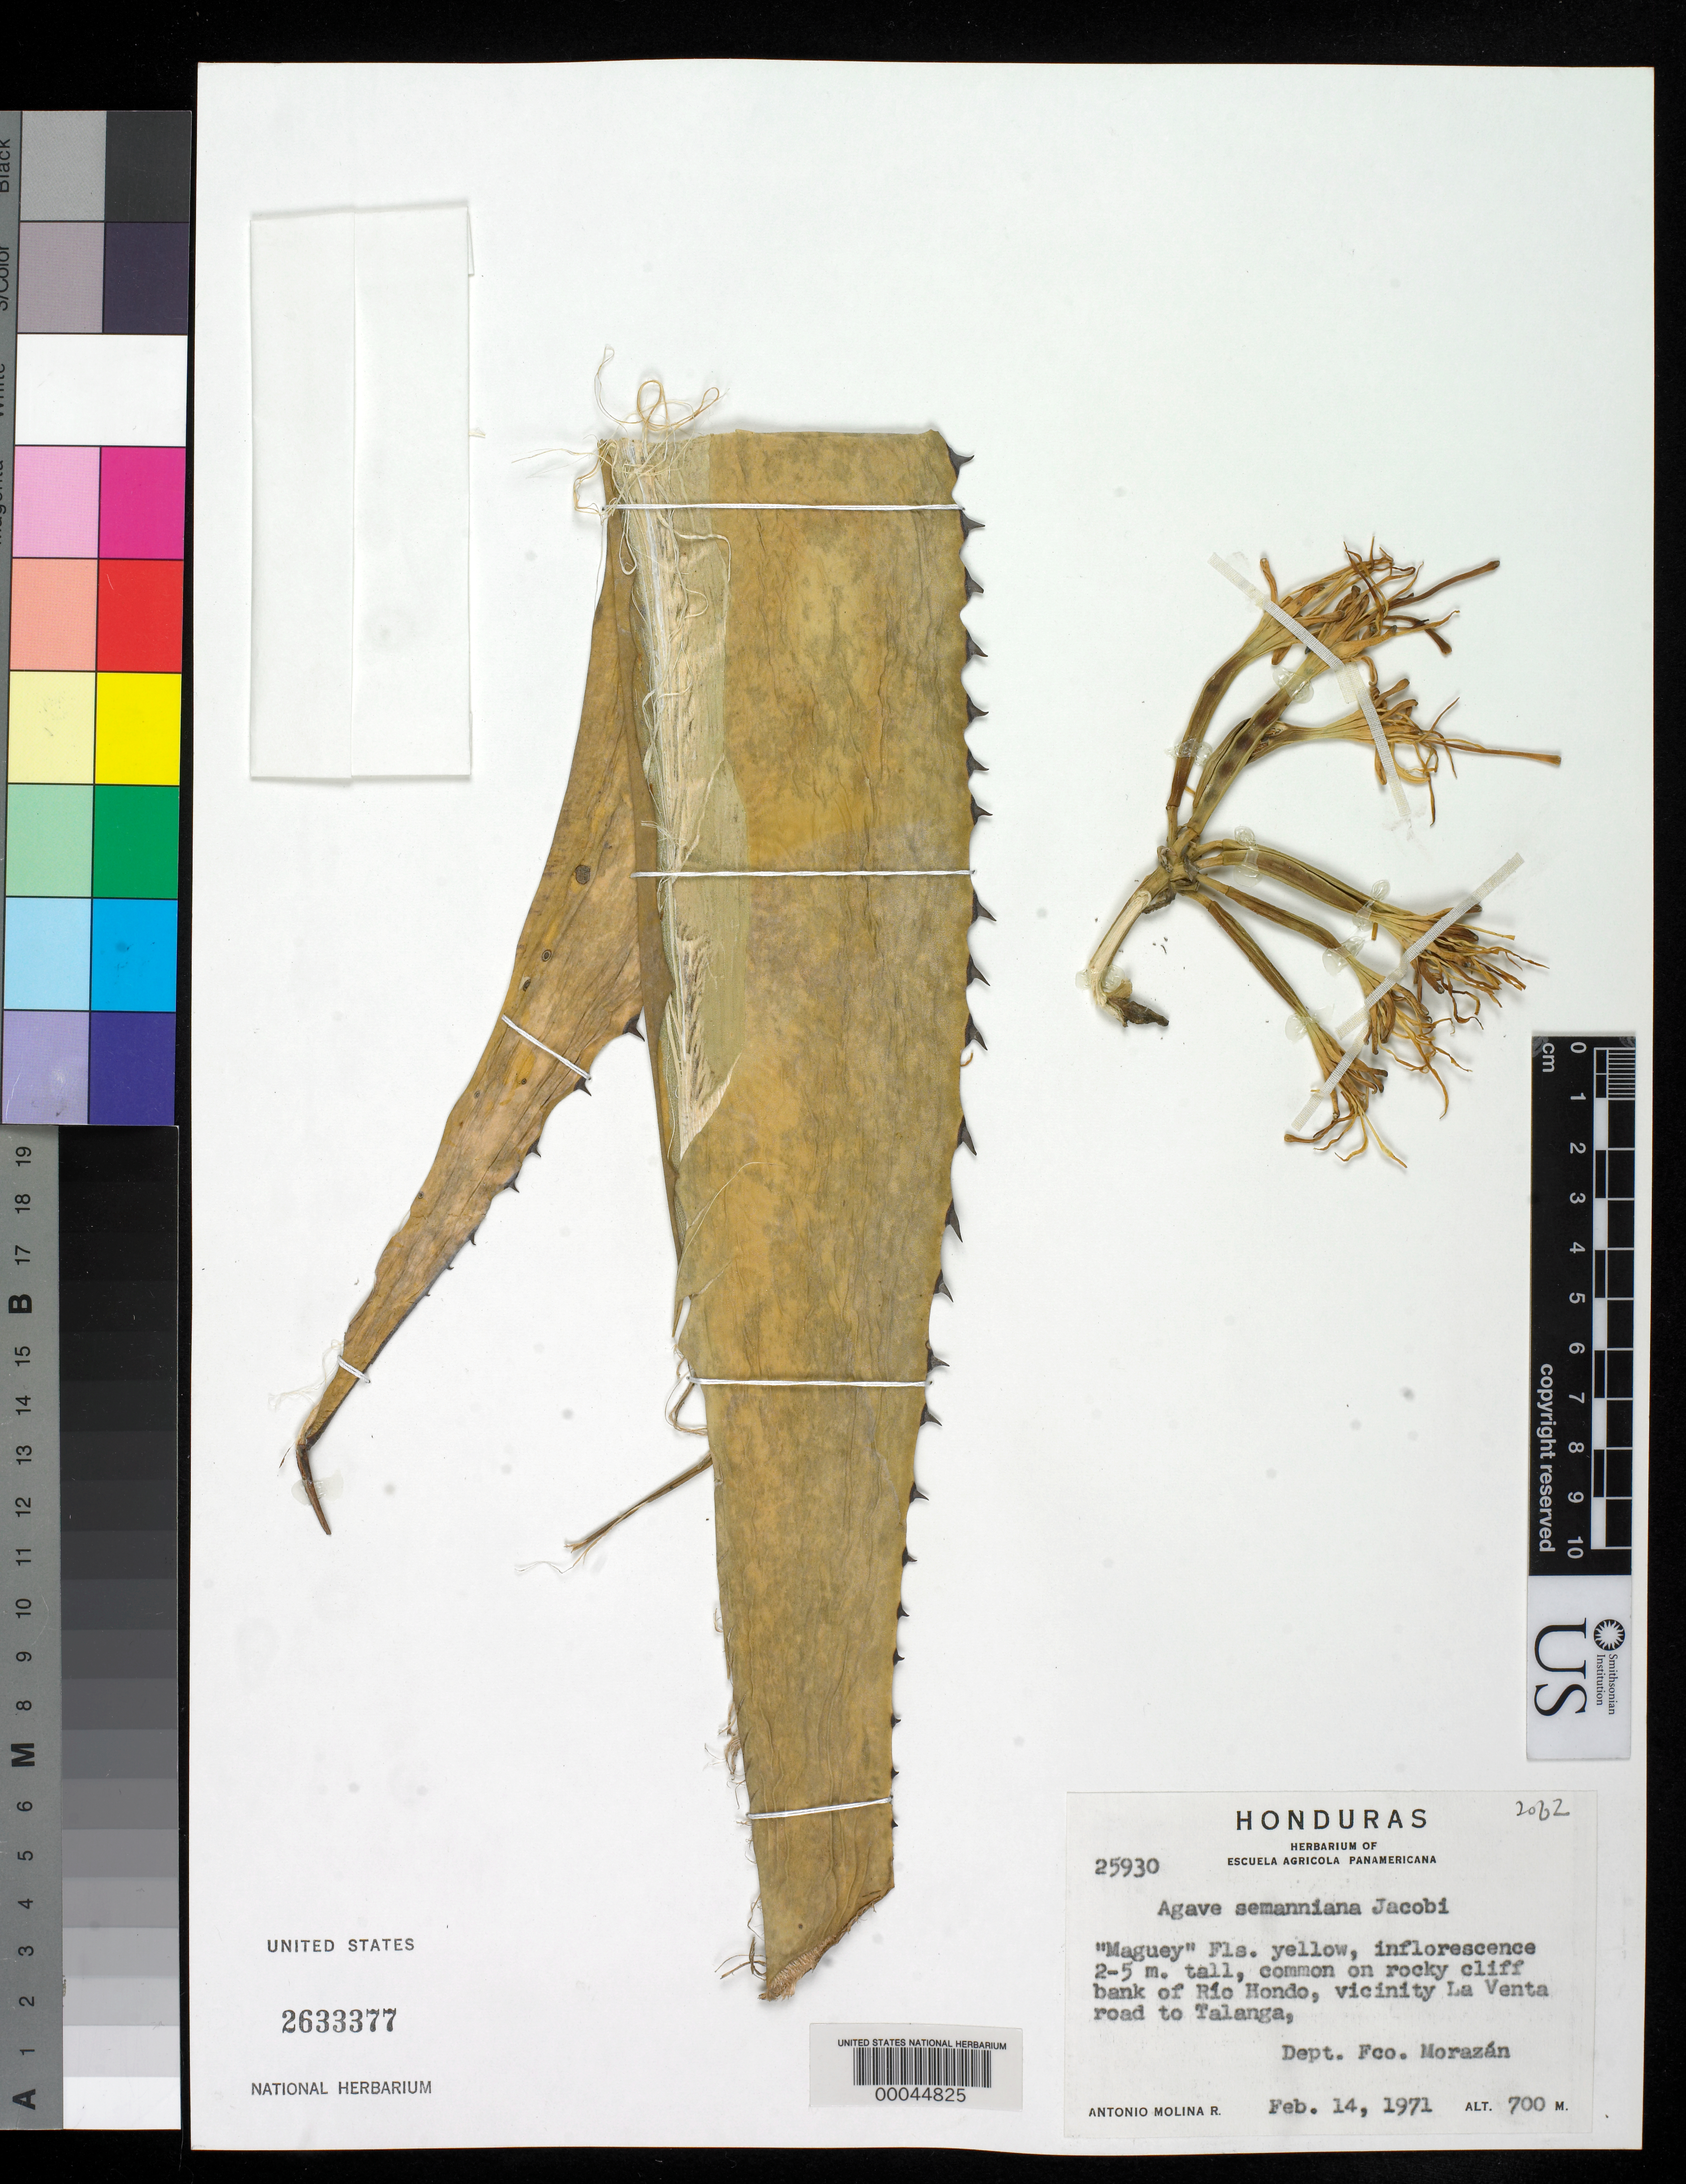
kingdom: Plantae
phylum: Tracheophyta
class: Liliopsida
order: Asparagales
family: Asparagaceae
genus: Agave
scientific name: Agave seemanniana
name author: Jacobi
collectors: A. Molina R.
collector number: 25930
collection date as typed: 14 Feb 1971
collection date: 1971-02-14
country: Honduras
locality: On rocky cliff bank of rio hondo, vicinity La Venta road to Talanga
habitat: Common on rocky cliff bank of rio hondo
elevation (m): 700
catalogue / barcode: US 2633377